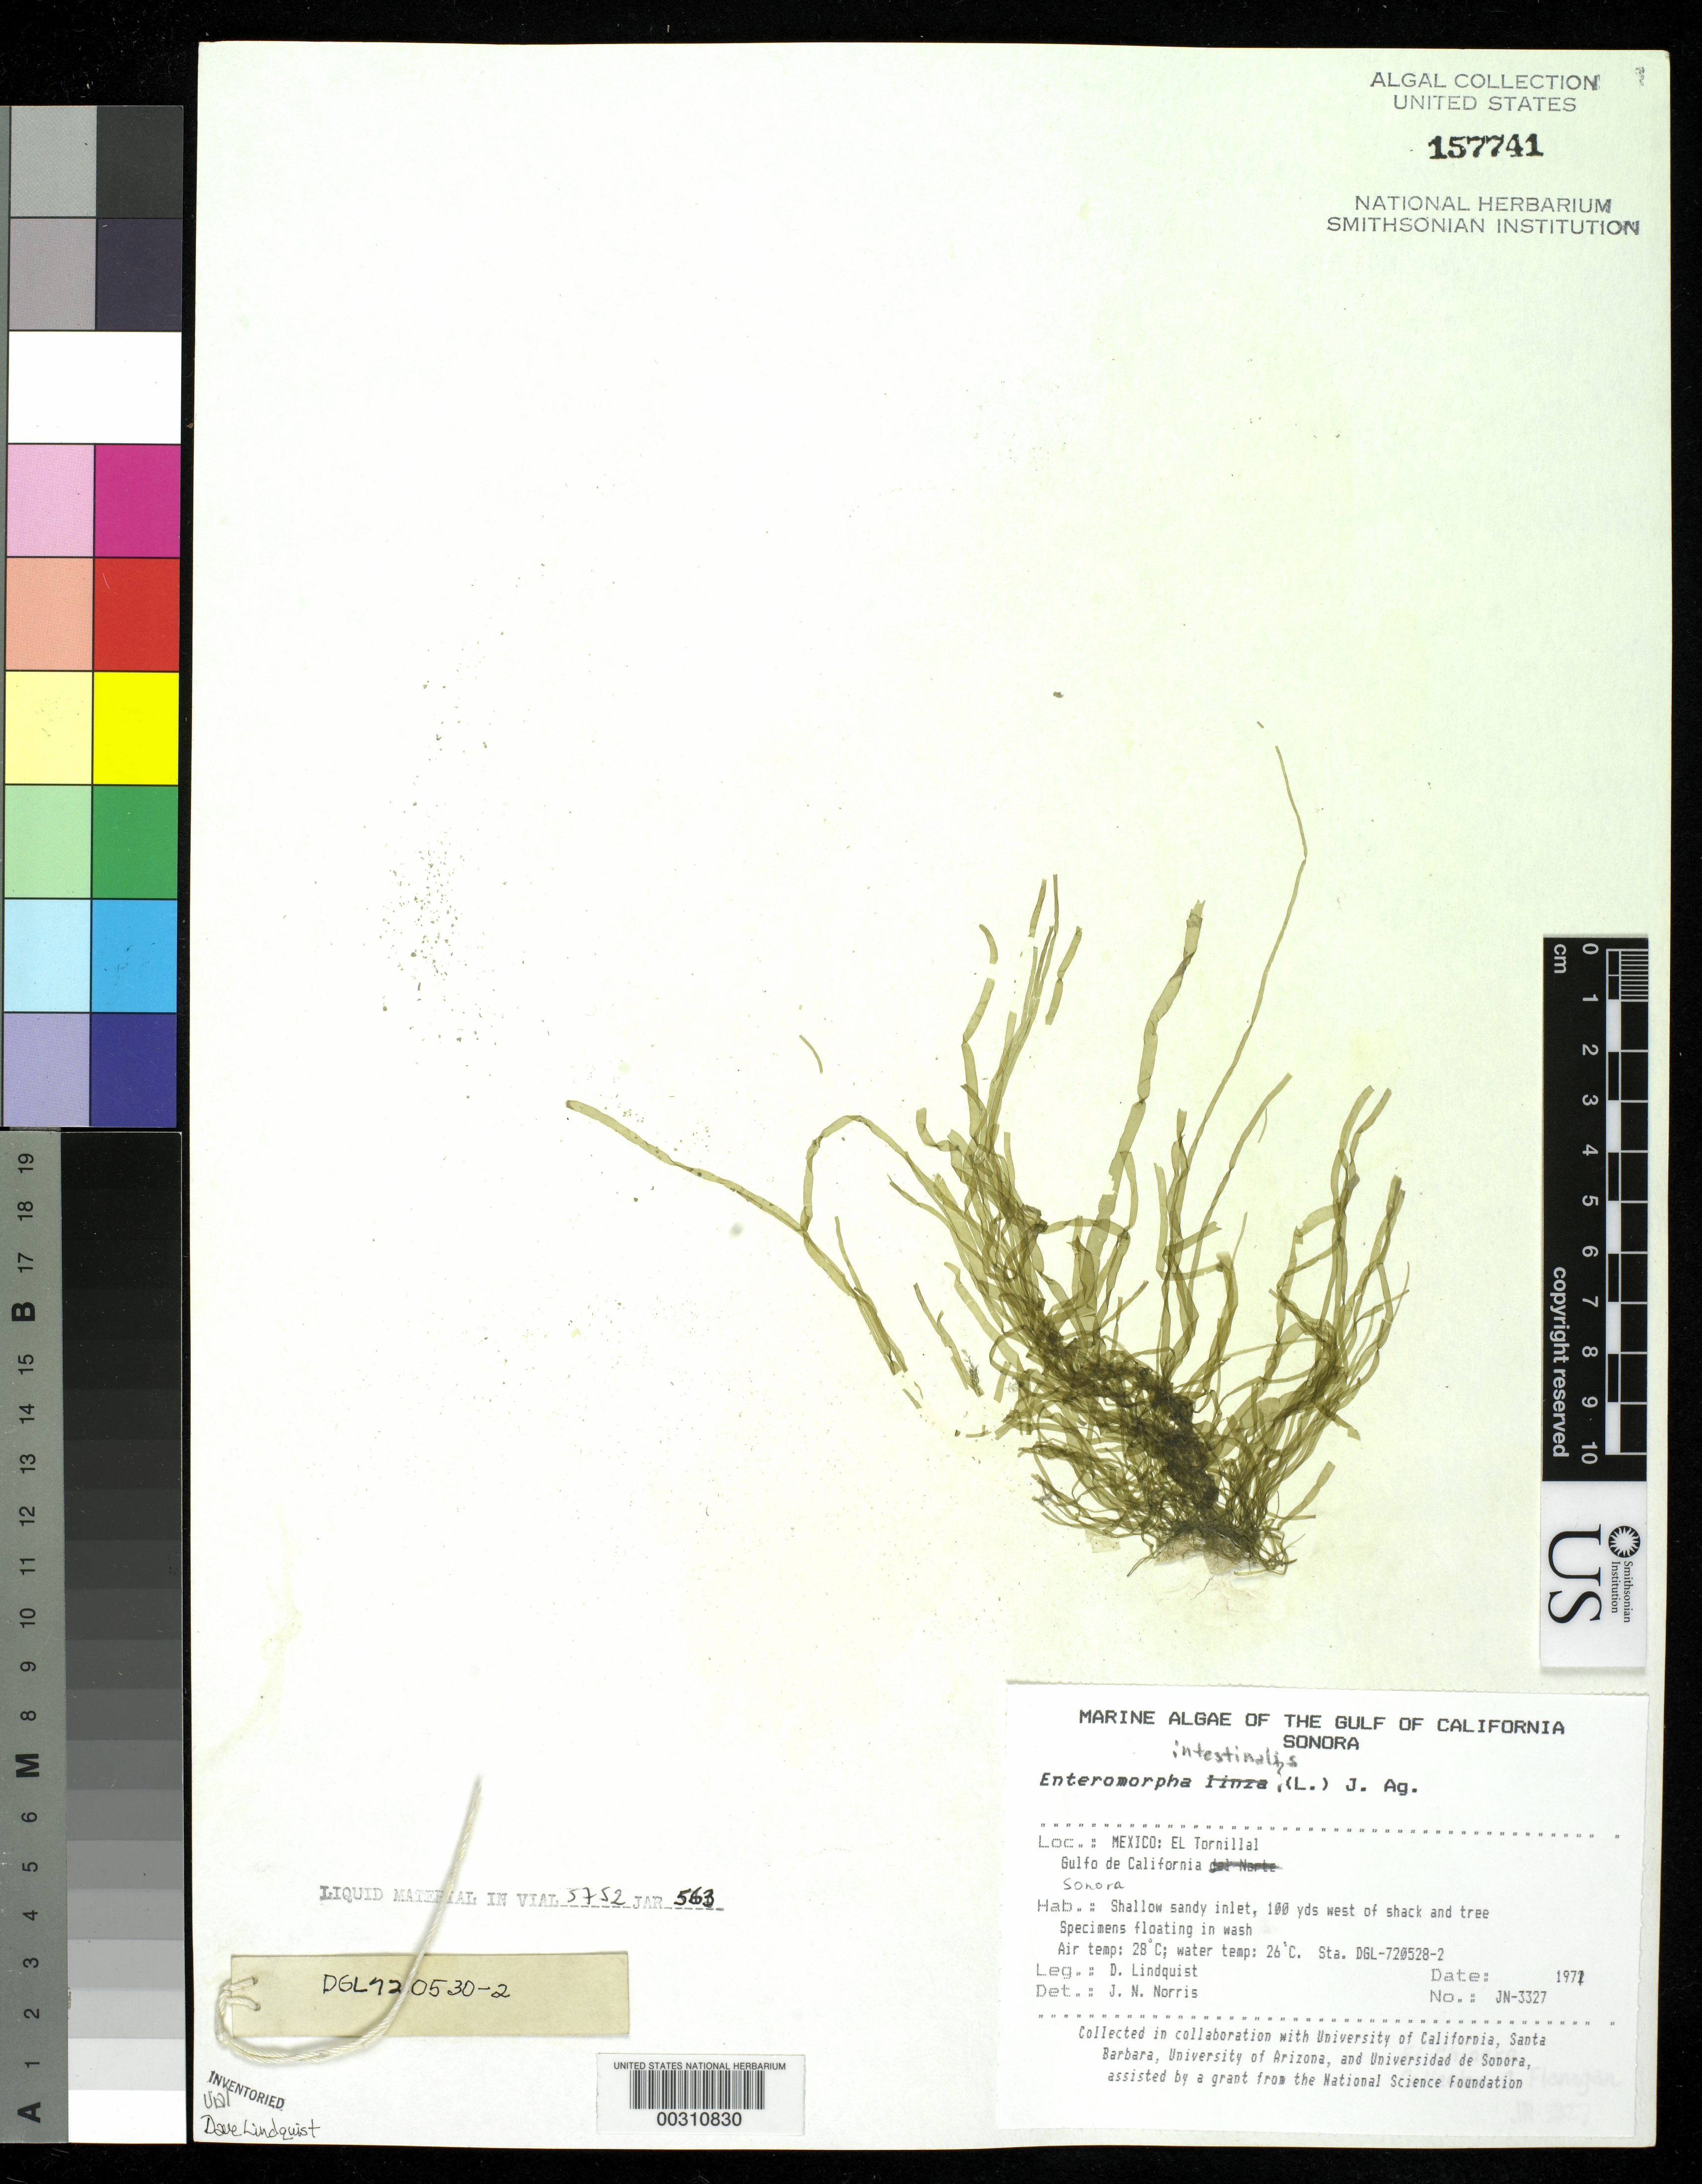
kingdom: Plantae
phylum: Chlorophyta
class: Ulvophyceae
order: Ulvales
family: Ulvaceae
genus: Ulva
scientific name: Ulva intestinalis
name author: L.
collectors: D. Lindquist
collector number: Jn-3327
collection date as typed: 1971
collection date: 1971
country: Mexico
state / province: Sonora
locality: El Tornillal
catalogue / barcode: US 157741